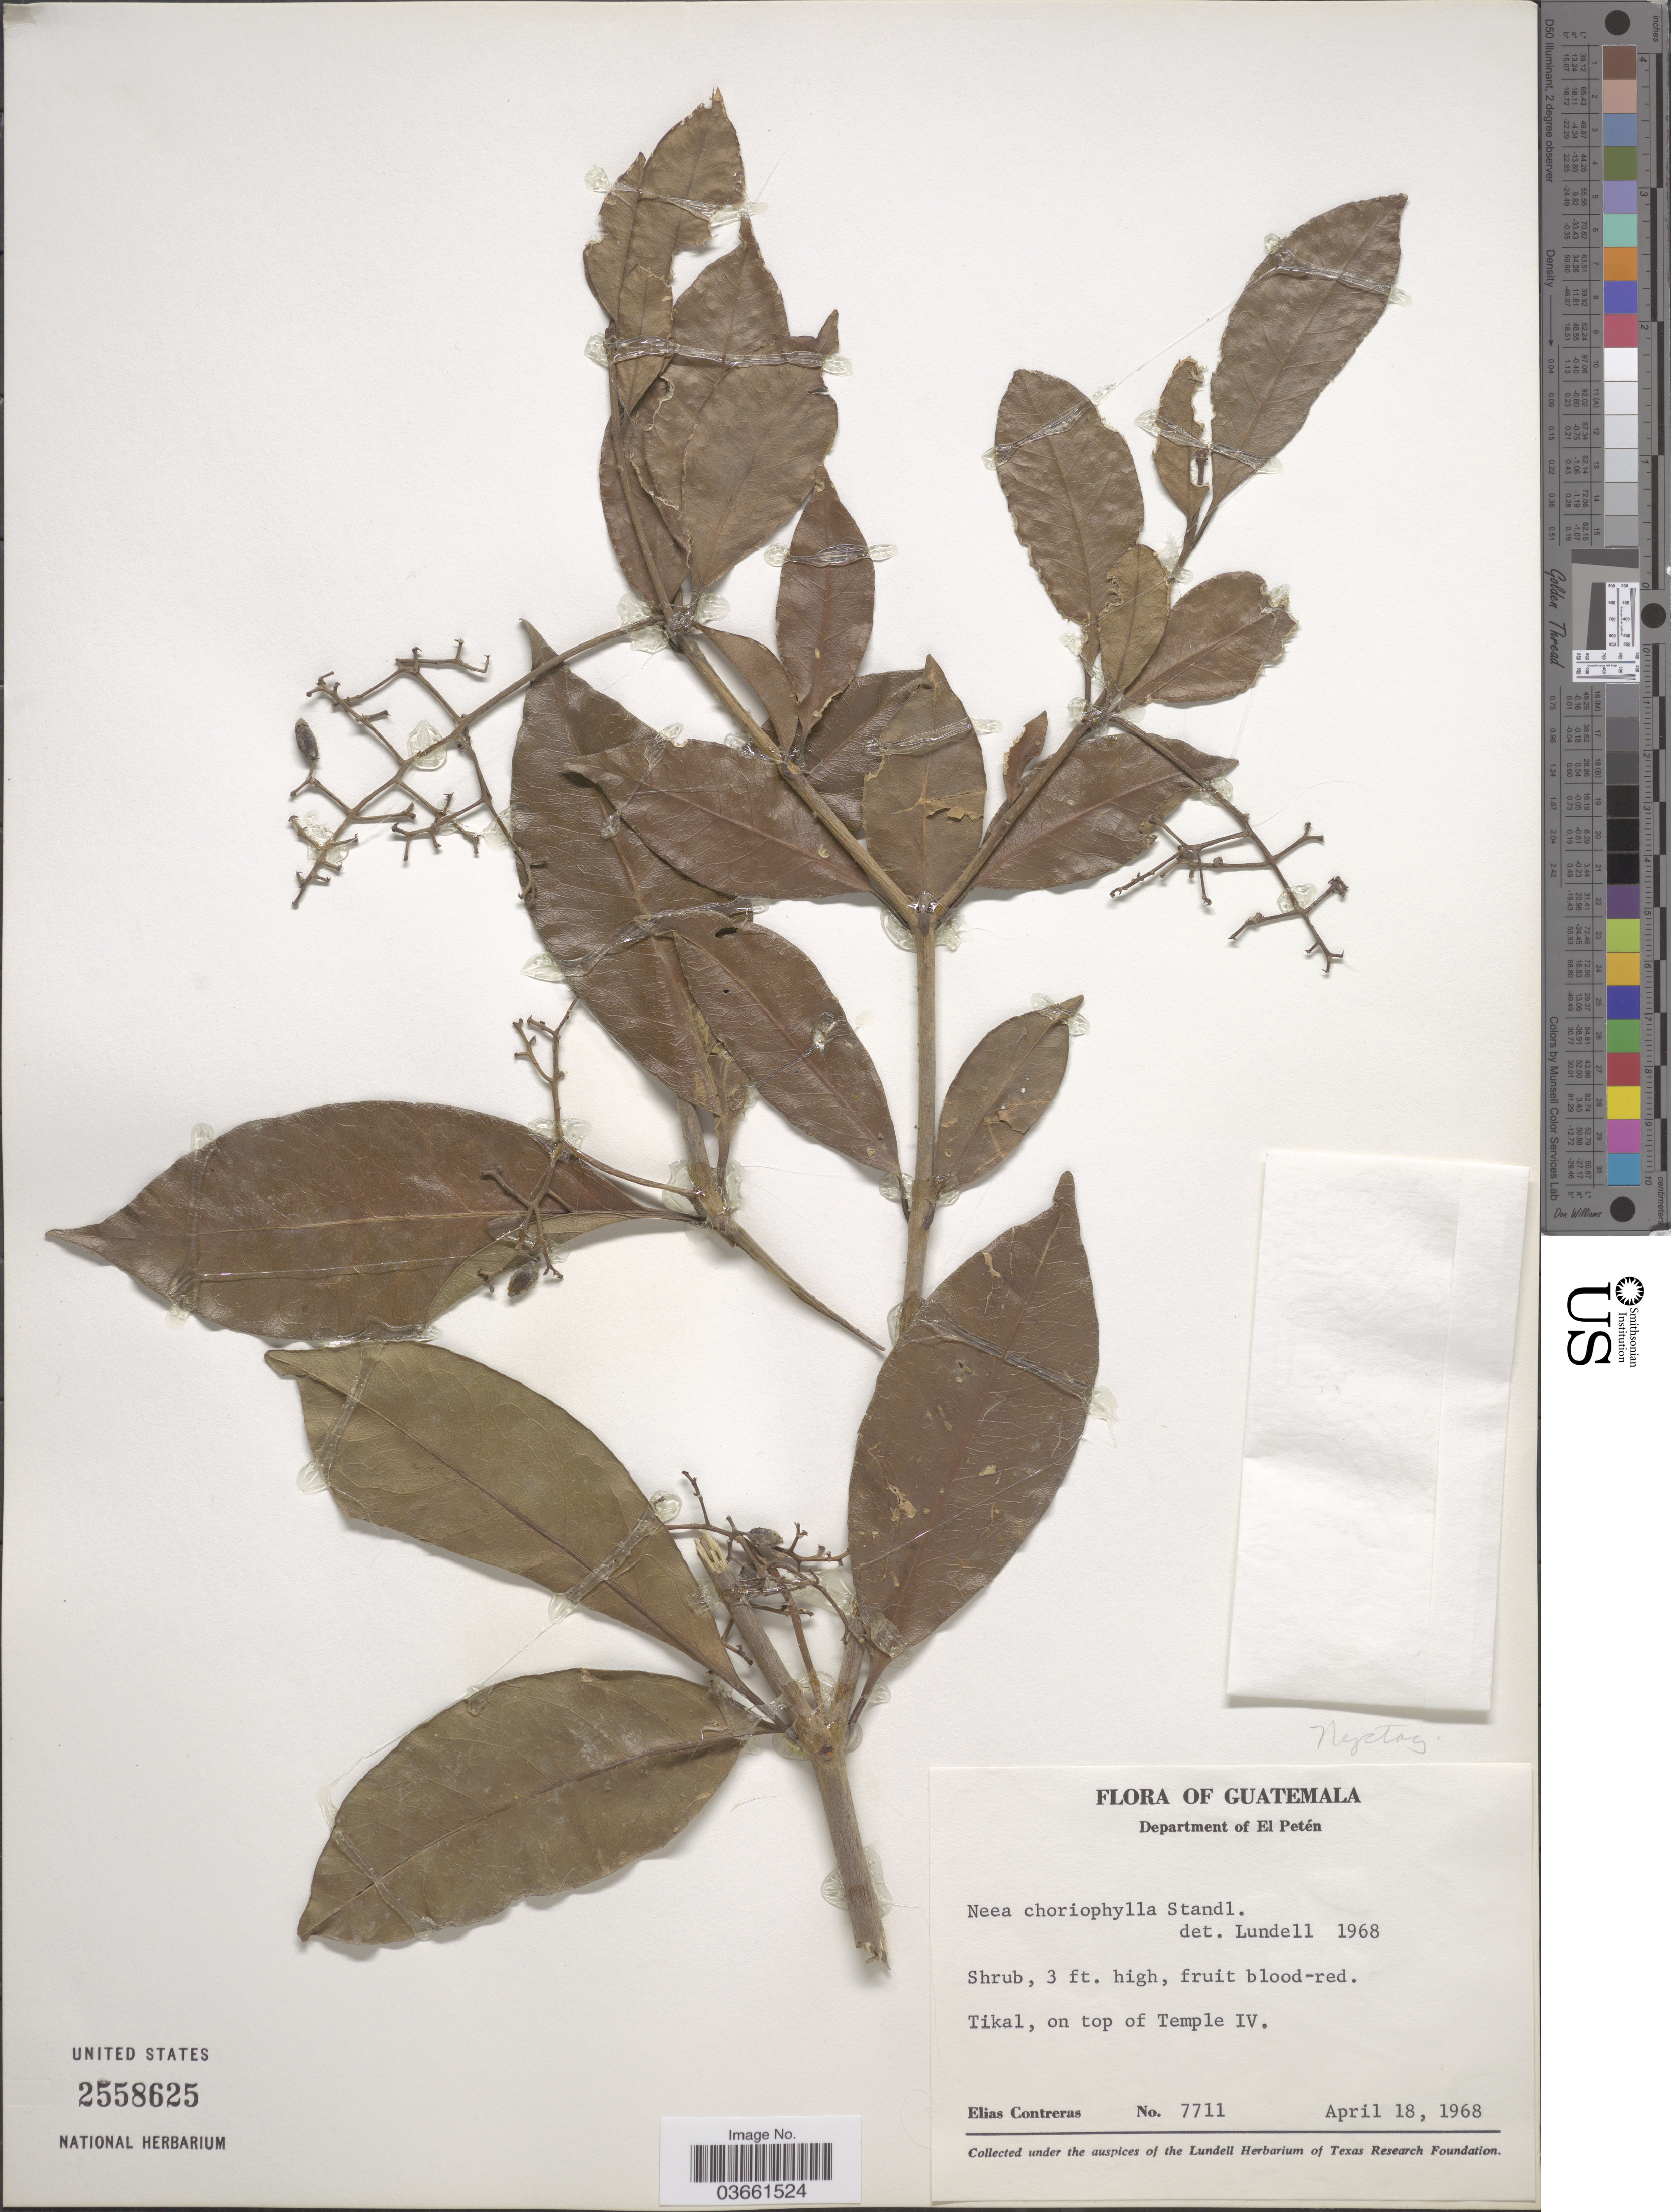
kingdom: Plantae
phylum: Tracheophyta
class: Magnoliopsida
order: Caryophyllales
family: Nyctaginaceae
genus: Neea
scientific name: Neea choriophylla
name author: Standl.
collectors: E. Contreras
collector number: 7711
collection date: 1968-04-18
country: Guatemala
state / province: El Petén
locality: Department of El Petén. Tikal, on top of Temple IV.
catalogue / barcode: US 2558625